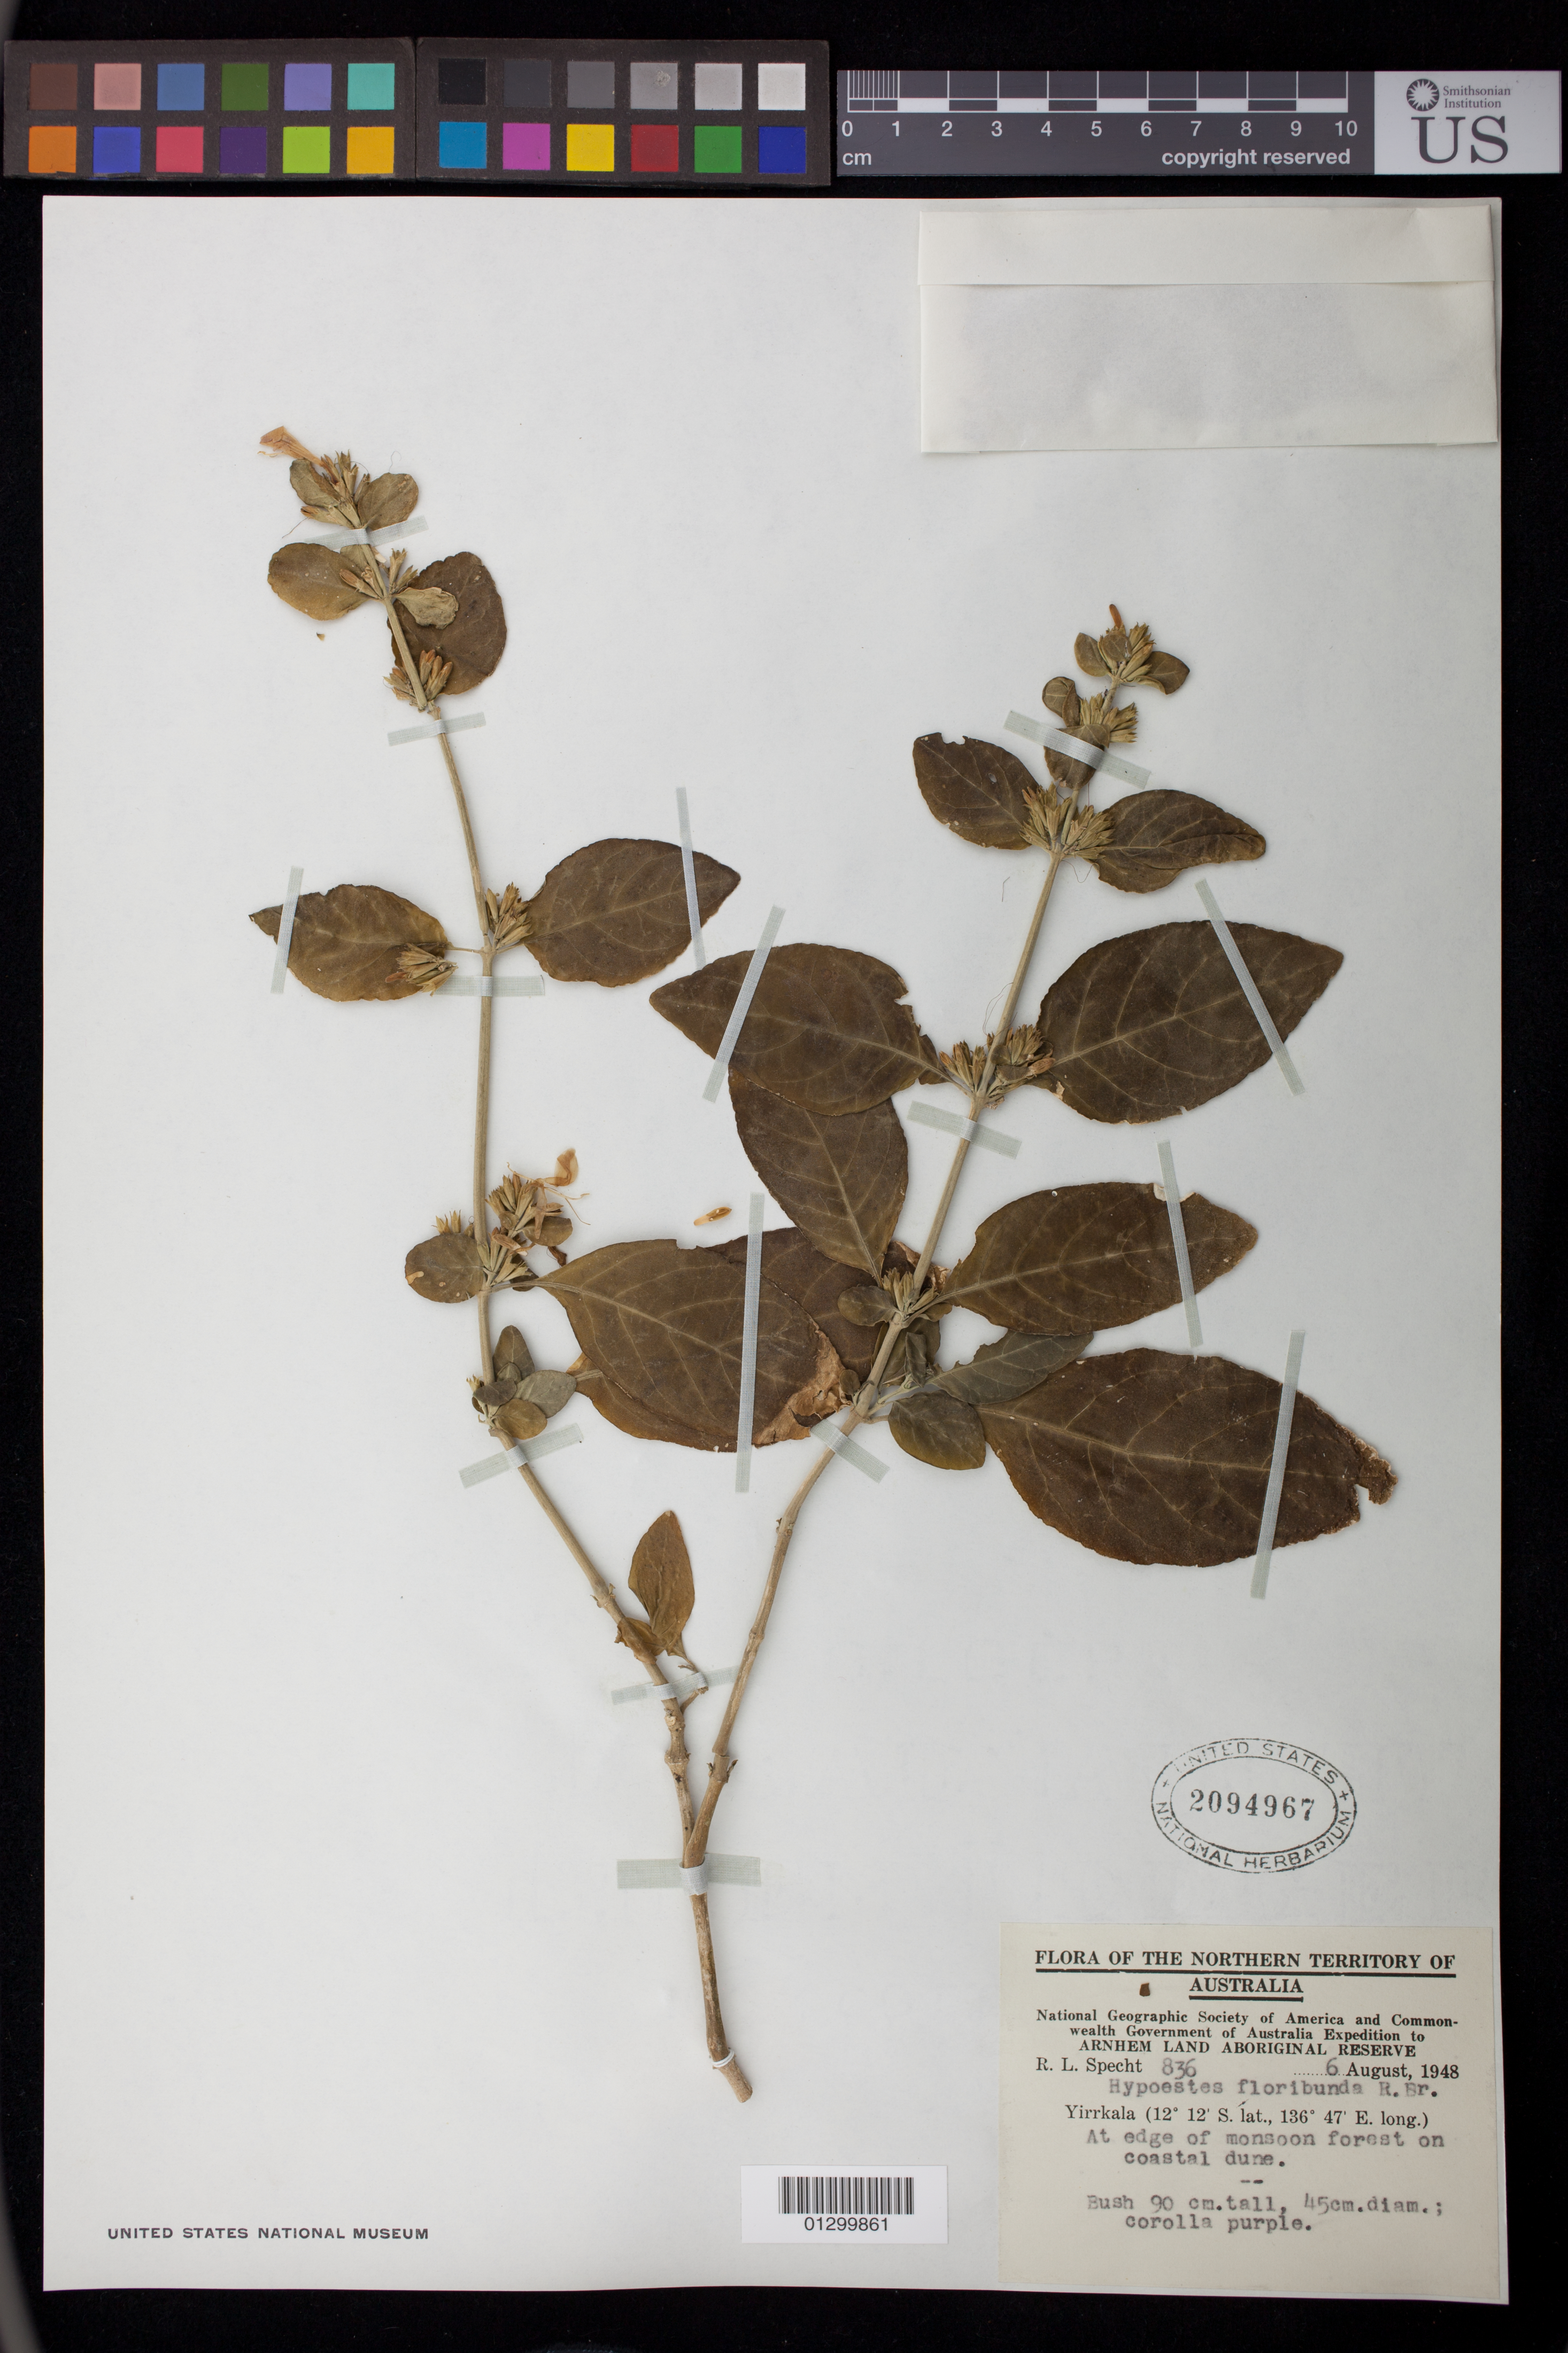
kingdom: Plantae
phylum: Tracheophyta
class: Magnoliopsida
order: Lamiales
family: Acanthaceae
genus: Hypoestes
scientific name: Hypoestes floribunda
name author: R. Br.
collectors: R. L. Specht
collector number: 836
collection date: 1948-08-06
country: Australia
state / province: Northern Territory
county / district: East Arnhem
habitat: At edge of monsoon forest on coastal dune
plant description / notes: Bush 90 cm. tall, 45 cm. diam.; corolla purple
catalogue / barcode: US 2094967